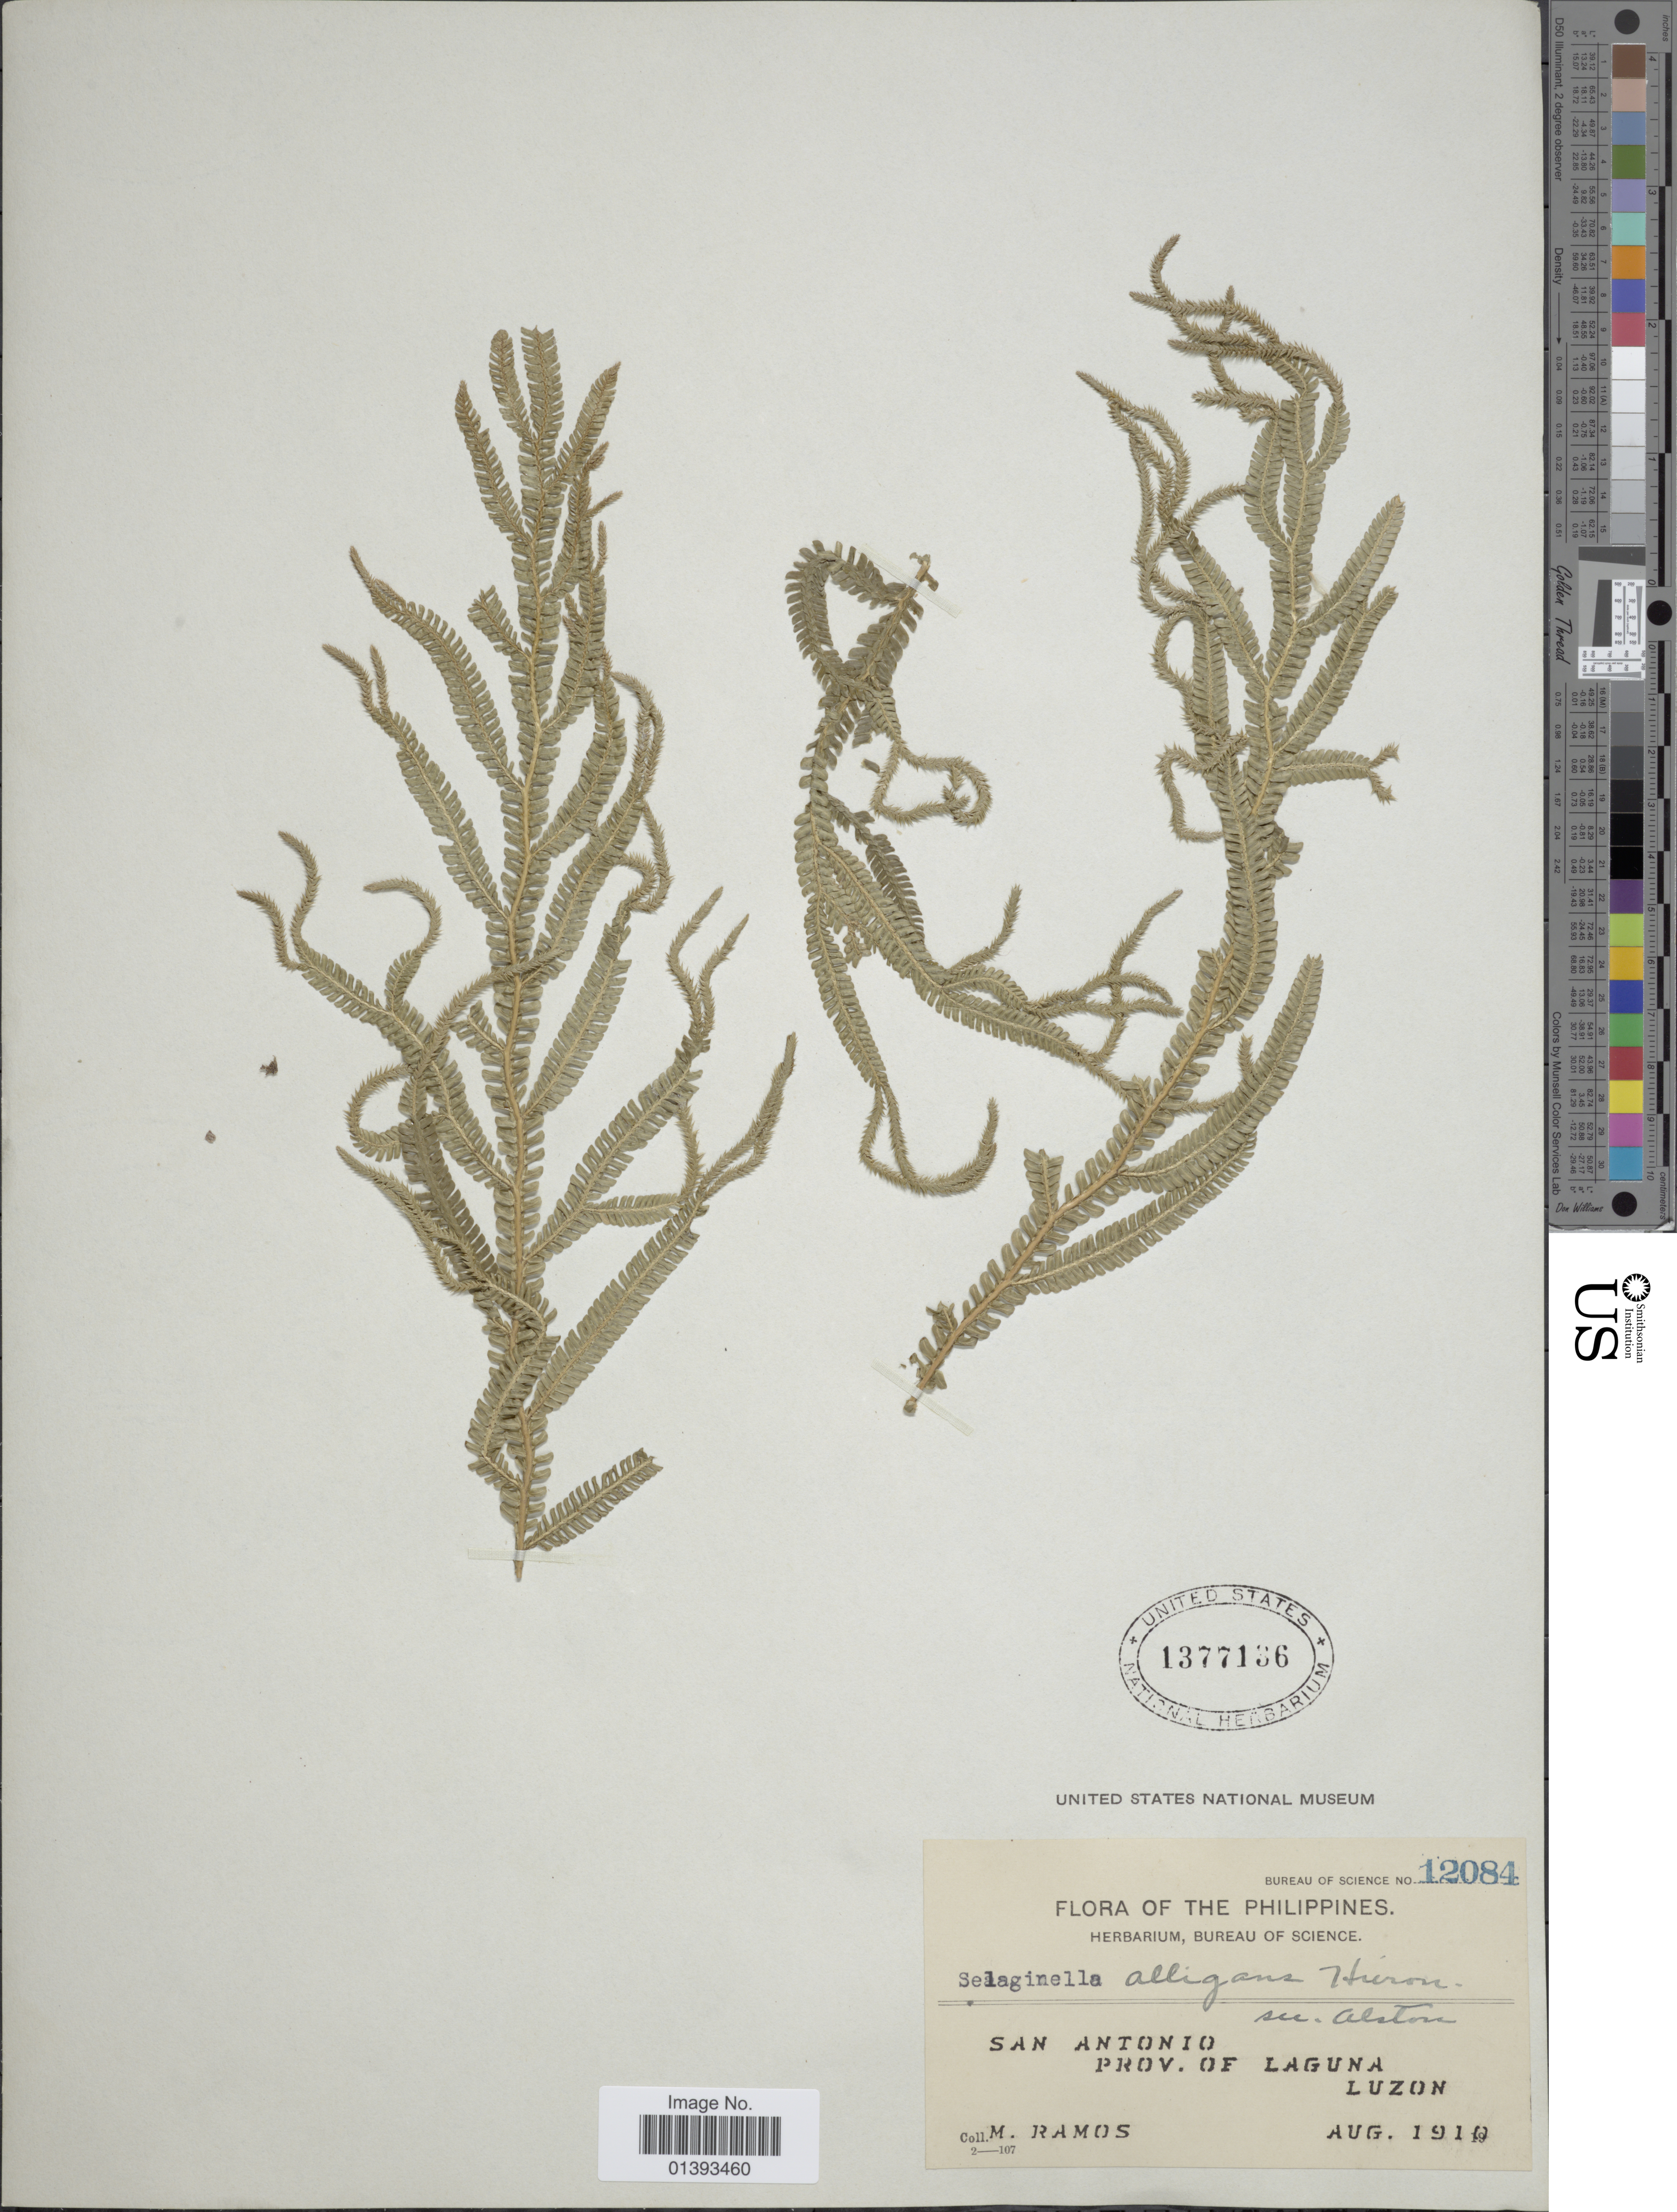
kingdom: Plantae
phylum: Tracheophyta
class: Lycopodiopsida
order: Selaginellales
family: Selaginellaceae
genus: Selaginella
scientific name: Selaginella alligans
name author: Hieron.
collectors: M. Ramos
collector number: Bureau of Science 12084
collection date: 1910-08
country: Philippines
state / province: Central Luzon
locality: San Antonio, Prov of Laguna, Luzon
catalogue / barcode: US 1377136